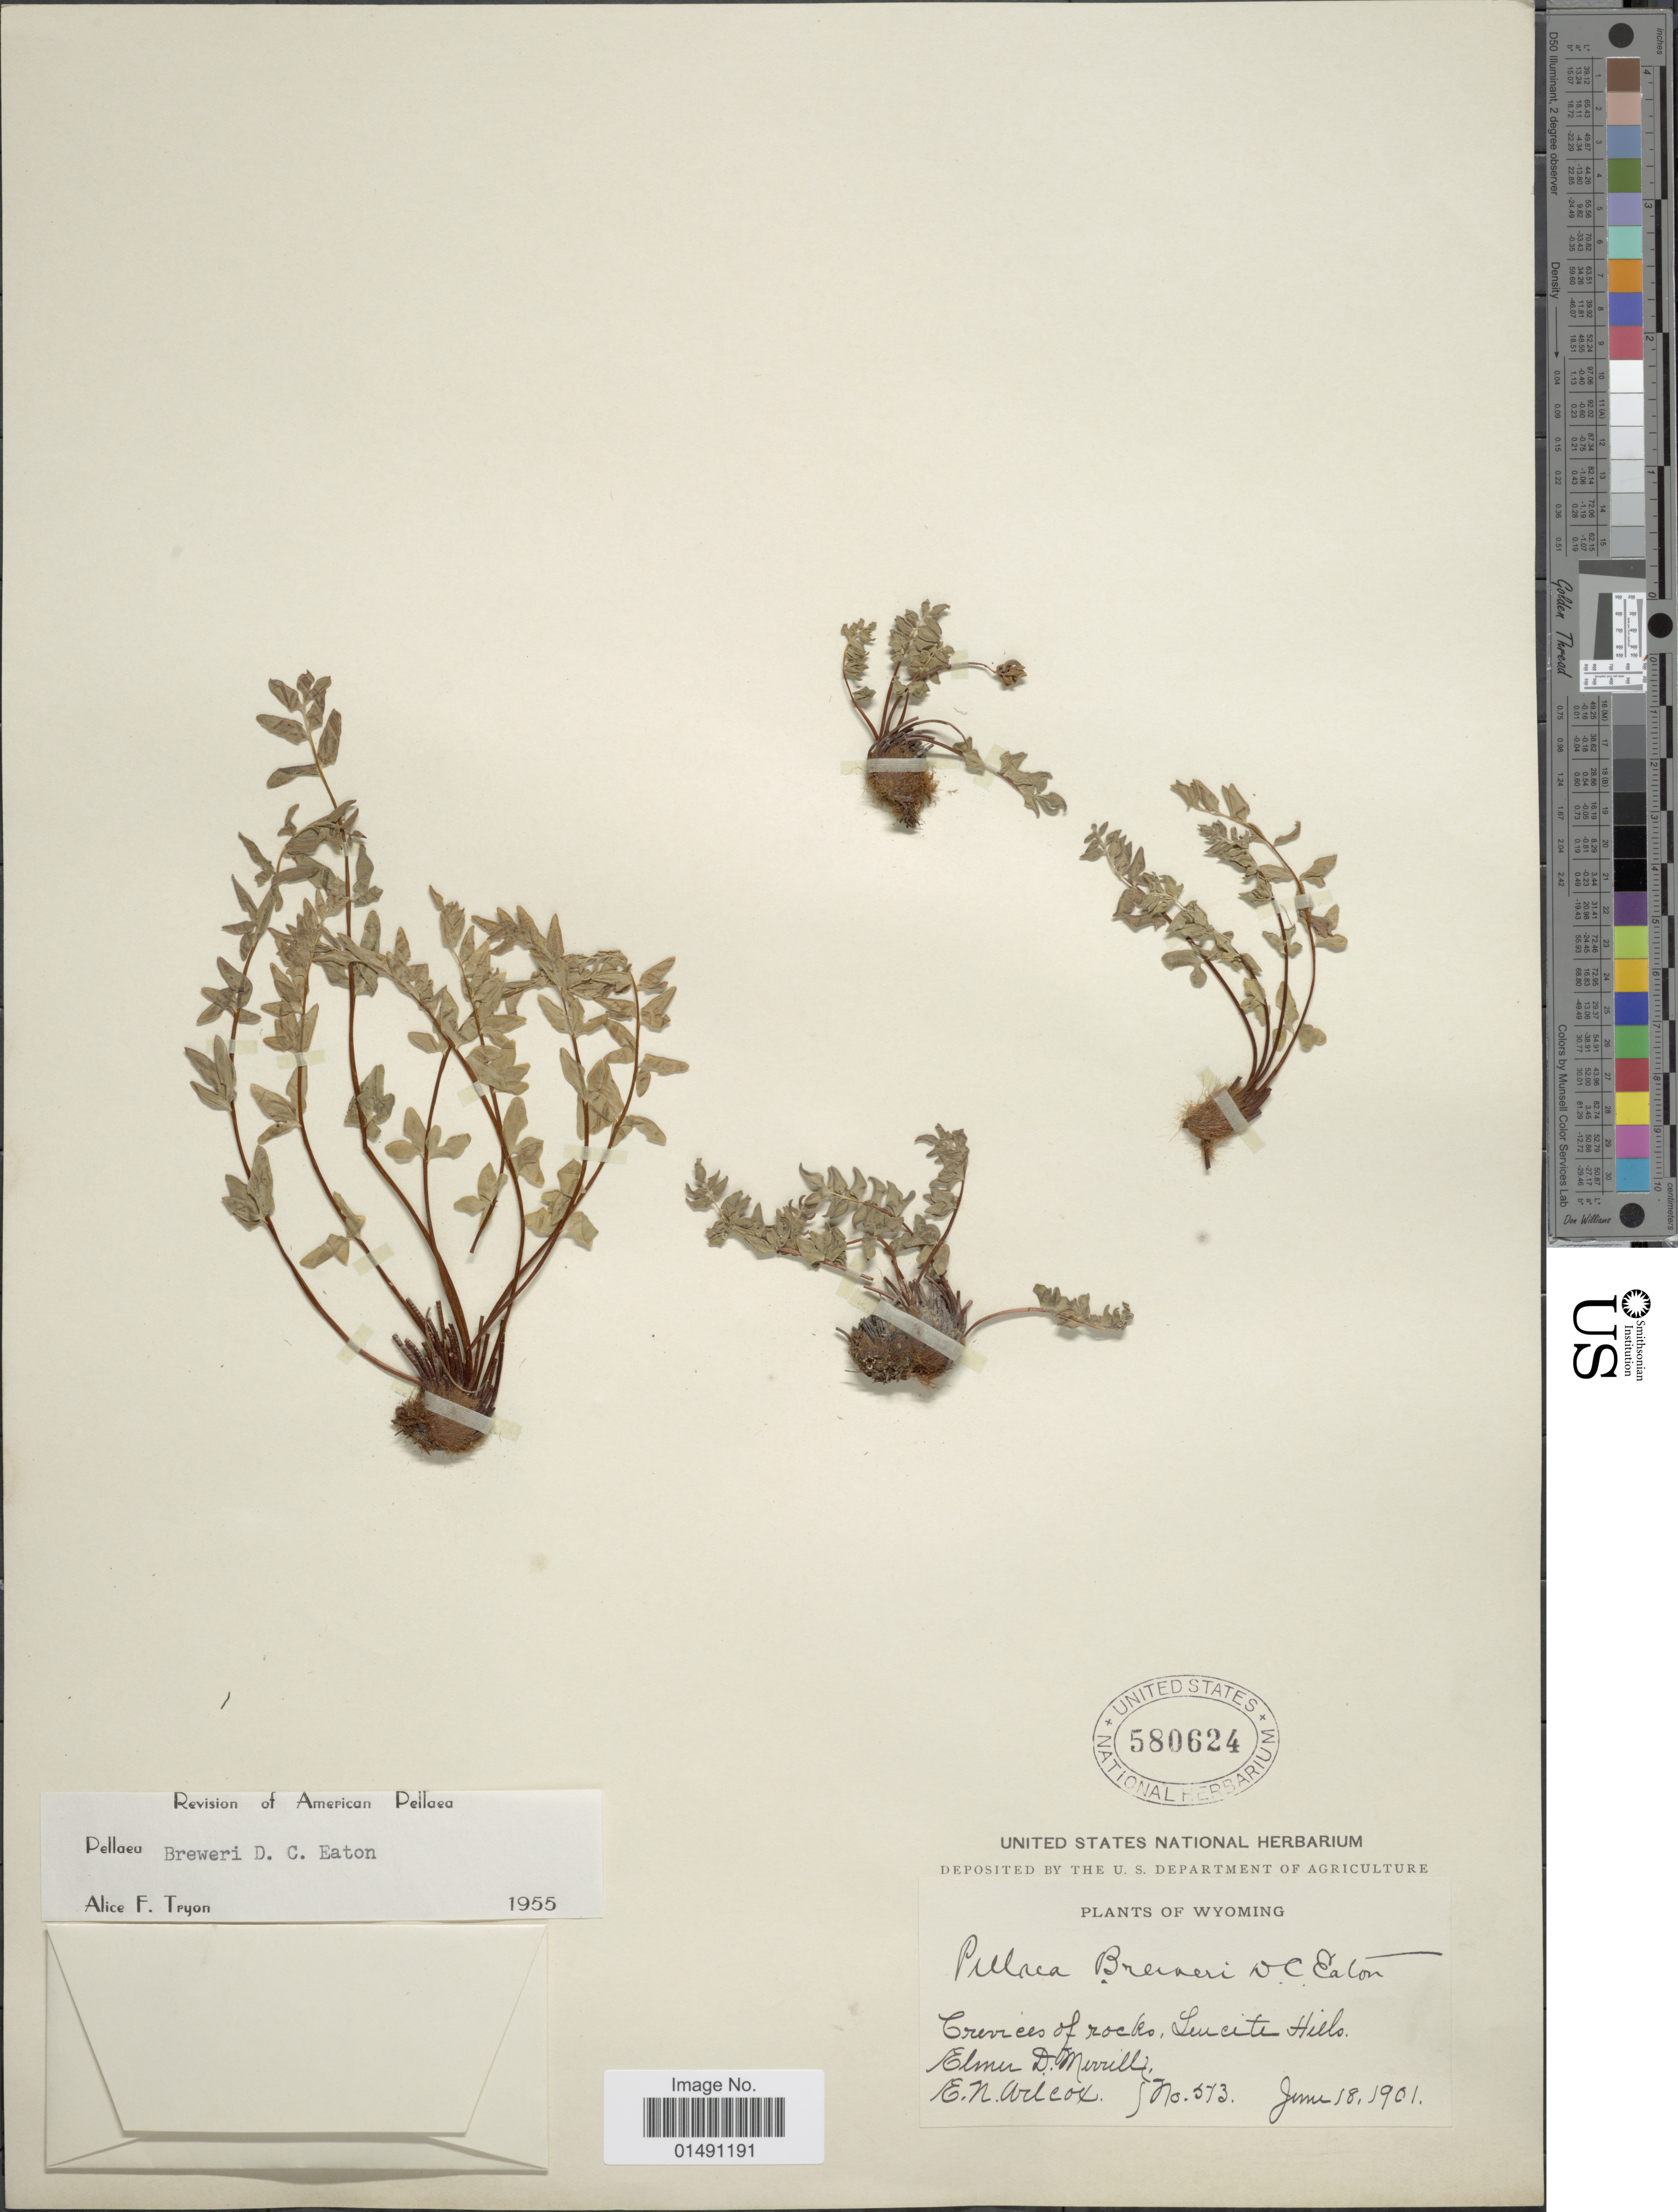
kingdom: Plantae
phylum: Tracheophyta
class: Polypodiopsida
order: Polypodiales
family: Pteridaceae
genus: Pellaea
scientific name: Pellaea breweri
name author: D.C. Eaton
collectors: E. D. Merrill & E. Wilcox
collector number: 573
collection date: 1901-06-18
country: United States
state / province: Wyoming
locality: Crevices of rocks, Lencite Hills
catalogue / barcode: US 580624